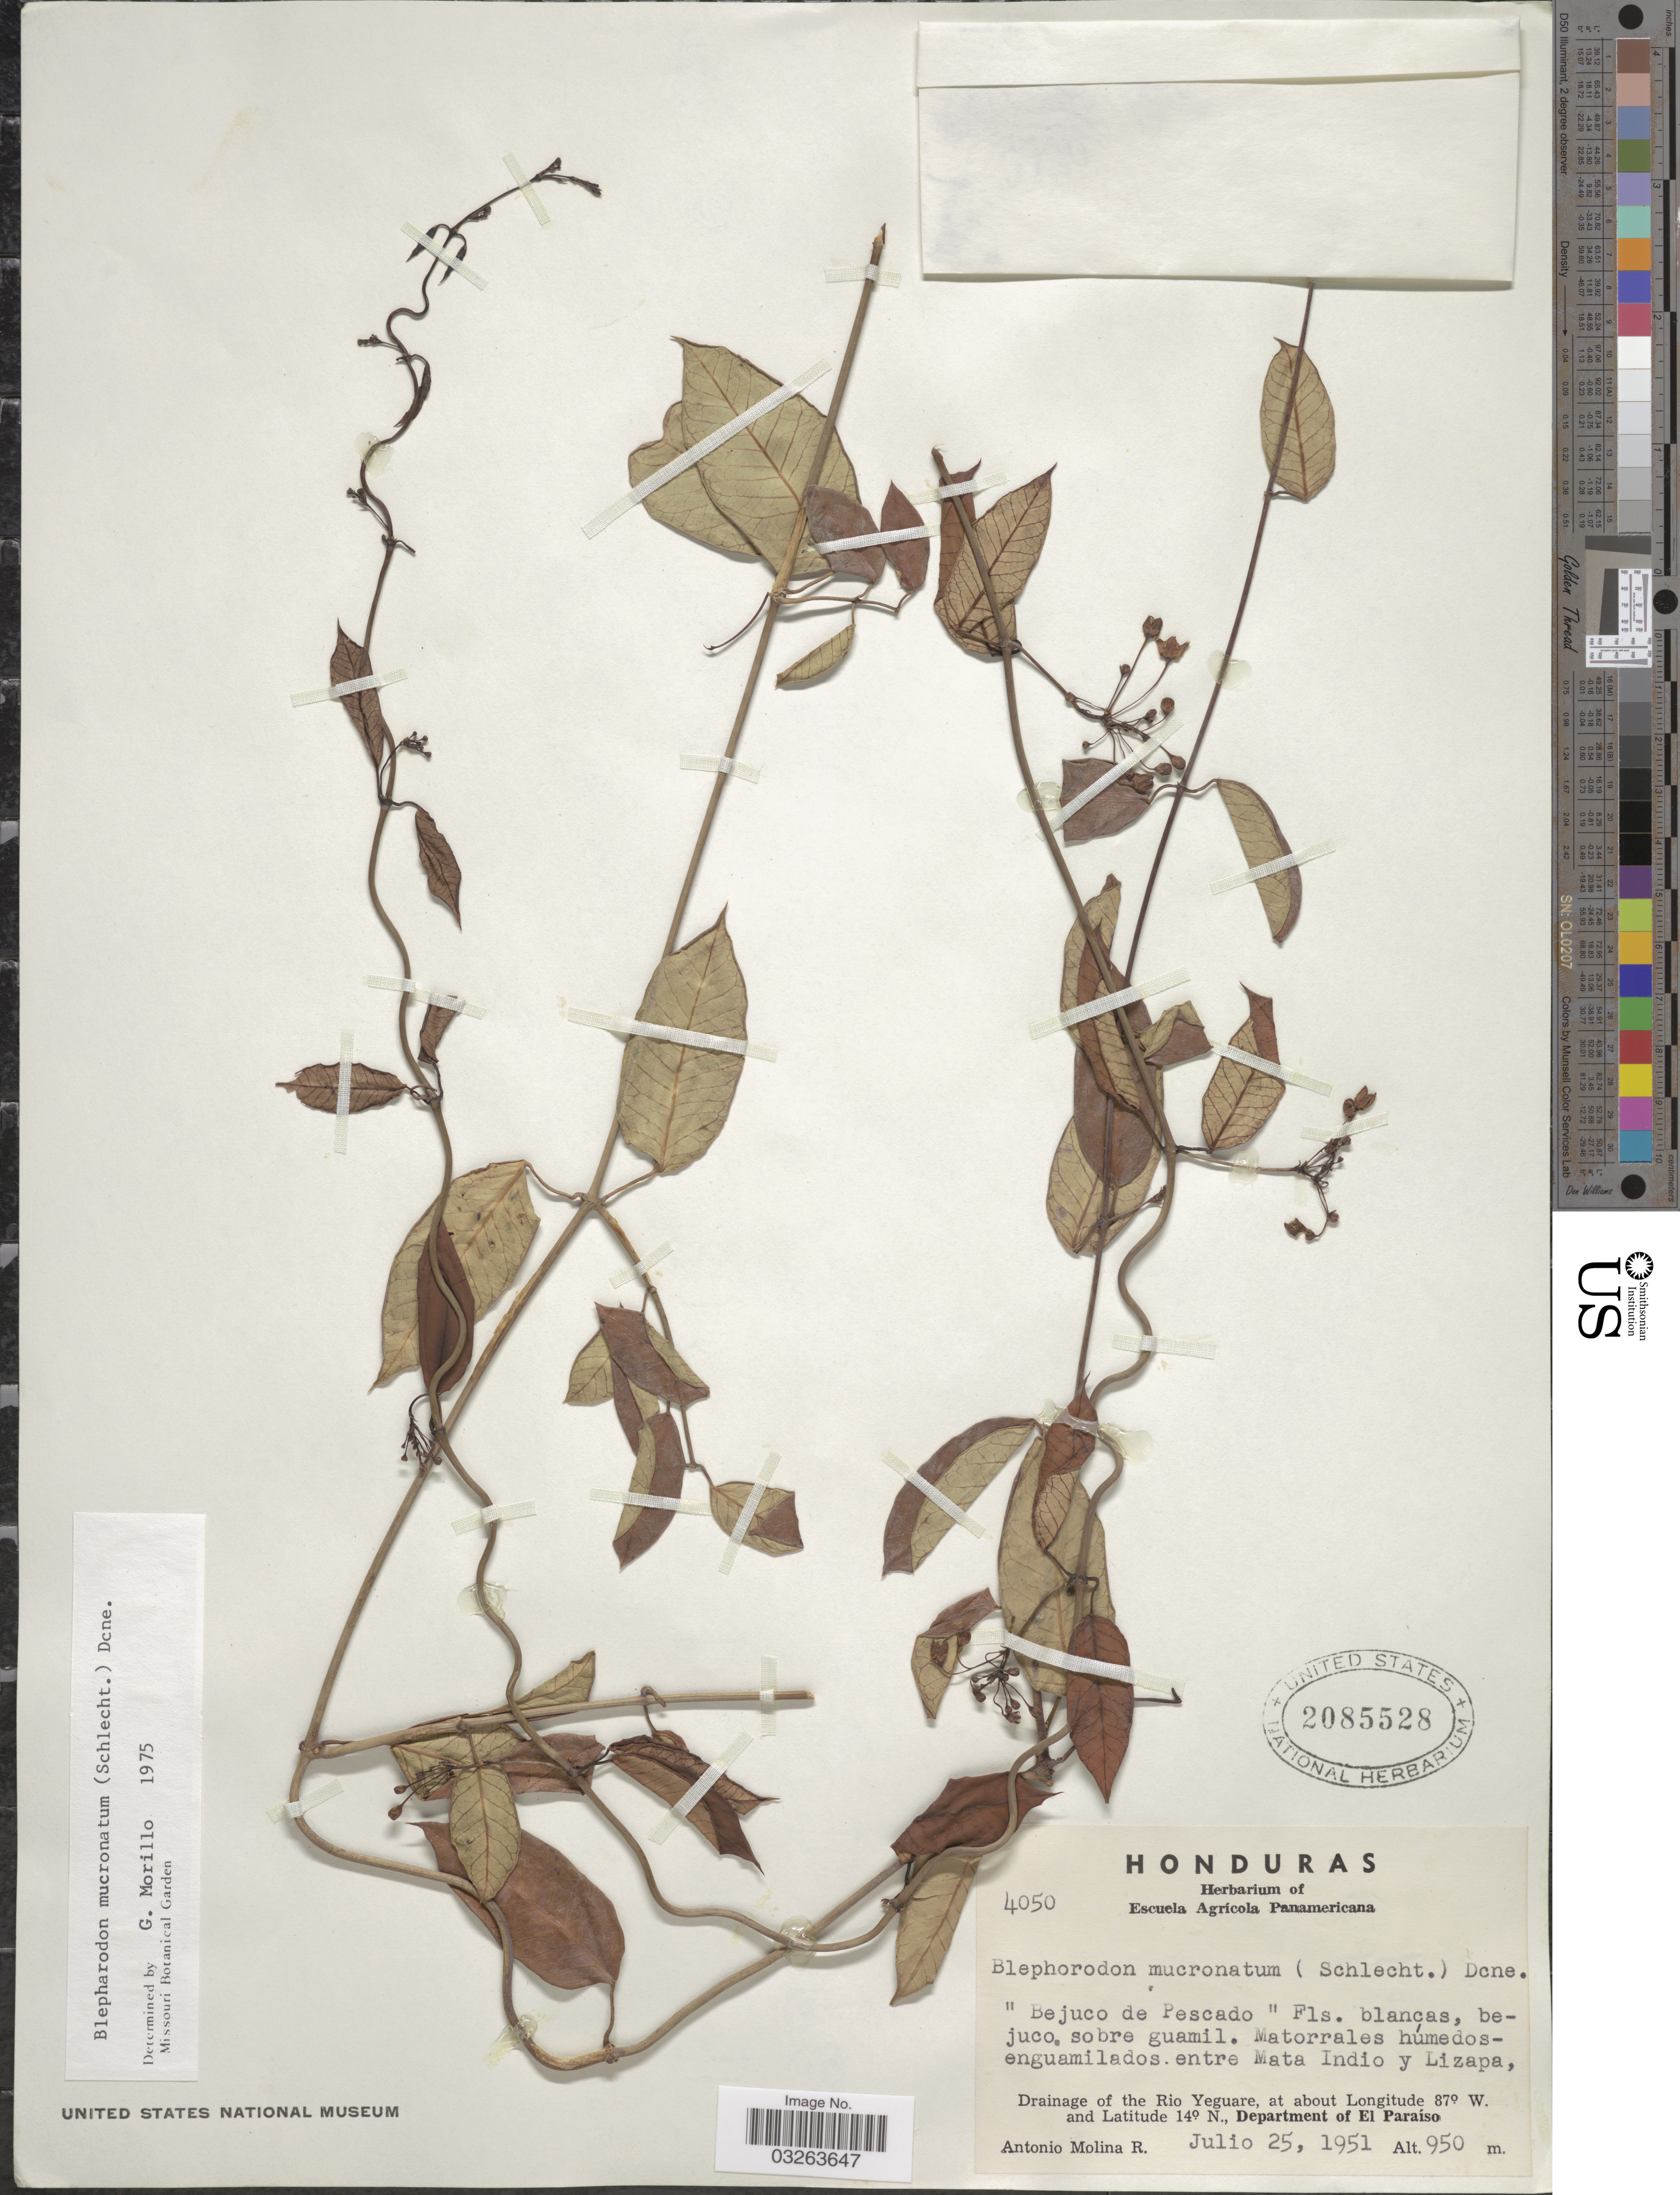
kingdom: Plantae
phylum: Tracheophyta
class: Magnoliopsida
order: Gentianales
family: Apocynaceae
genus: Blepharodon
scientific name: Blepharodon mucronatum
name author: (Schltdl.) Decne.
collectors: A. Molina R.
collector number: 4050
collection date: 1951-07-25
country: Honduras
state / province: El Paraíso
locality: Entre Mata Indio y Lizapa. Drainage of the Rio Yeguare, Department of El Paraíso.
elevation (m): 950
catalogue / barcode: US 2085528